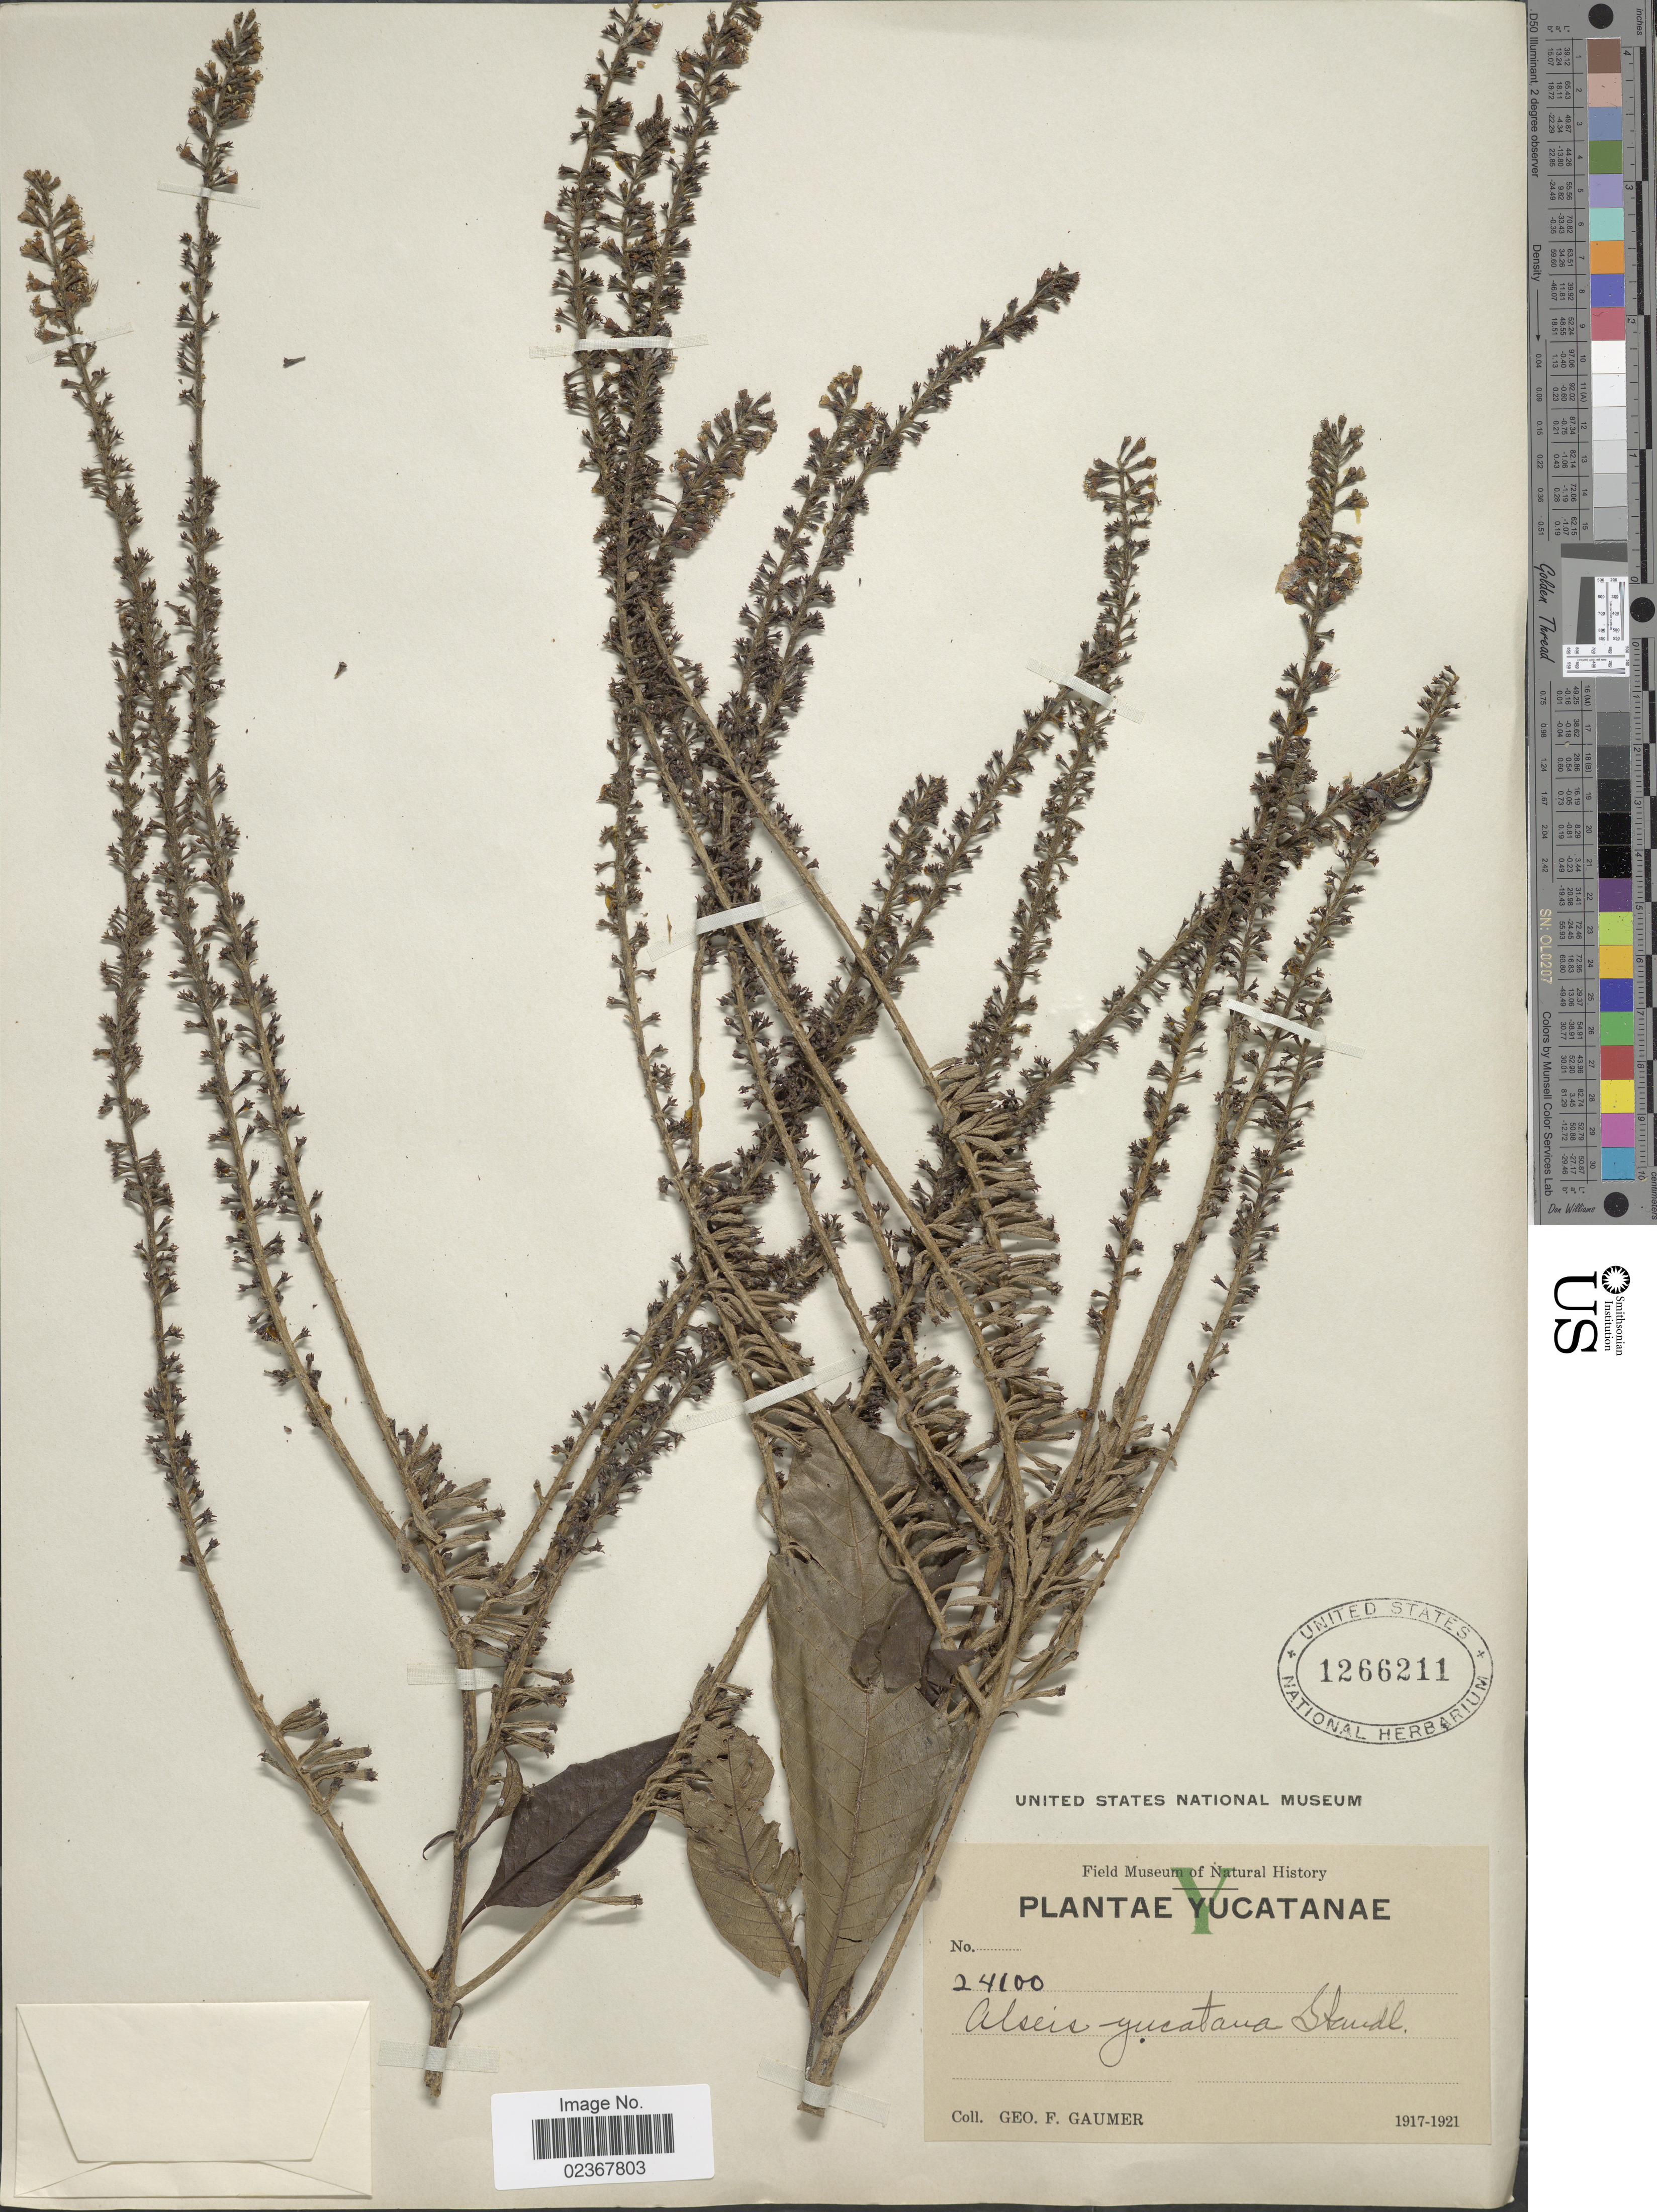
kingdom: Plantae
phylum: Tracheophyta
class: Magnoliopsida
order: Gentianales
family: Rubiaceae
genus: Alseis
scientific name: Alseis yucatanensis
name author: Standl.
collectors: G. F. Gaumer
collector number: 24100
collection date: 1917/1921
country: Mexico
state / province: Yucatán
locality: Yucatanae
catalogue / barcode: US 1266211